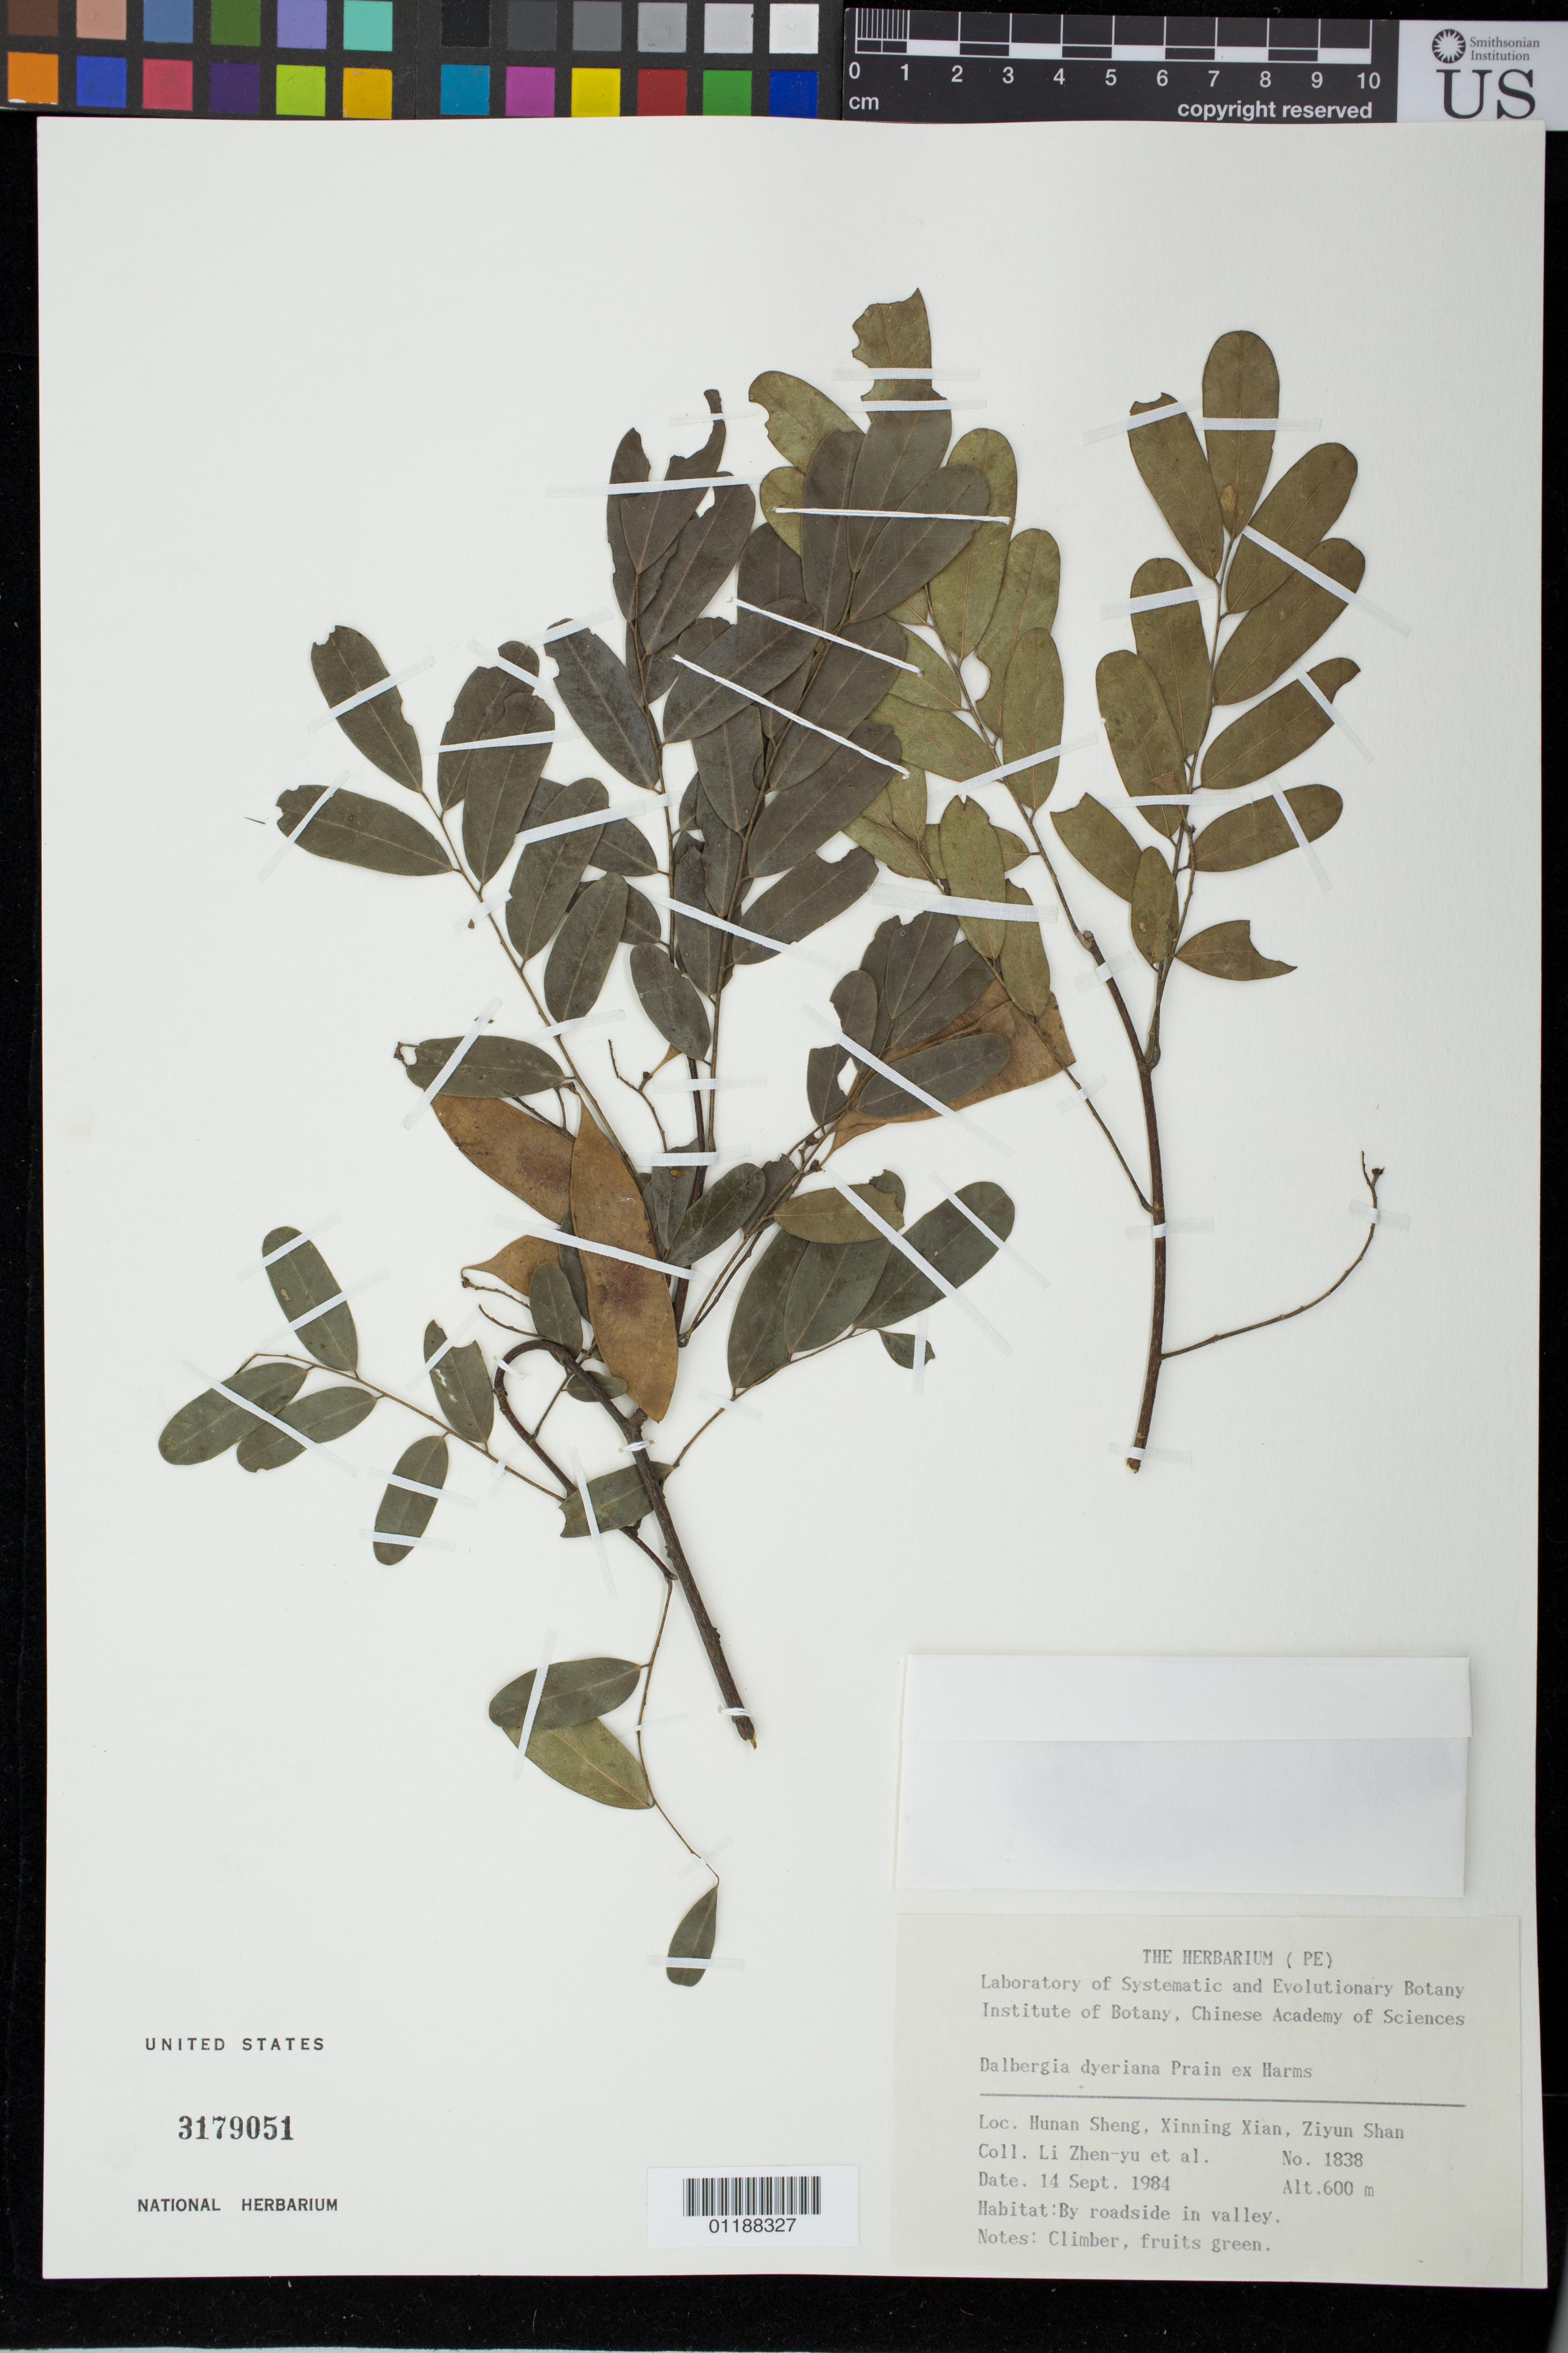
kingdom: Plantae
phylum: Tracheophyta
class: Magnoliopsida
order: Fabales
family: Fabaceae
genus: Dalbergia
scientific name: Dalbergia dyeriana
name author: B. Harms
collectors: Z. Y. Li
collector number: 1838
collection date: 1984-09-14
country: China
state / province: Hunan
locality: Xinning Xian, Ziyun Shan. By roadside in valley.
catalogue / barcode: US 3179051